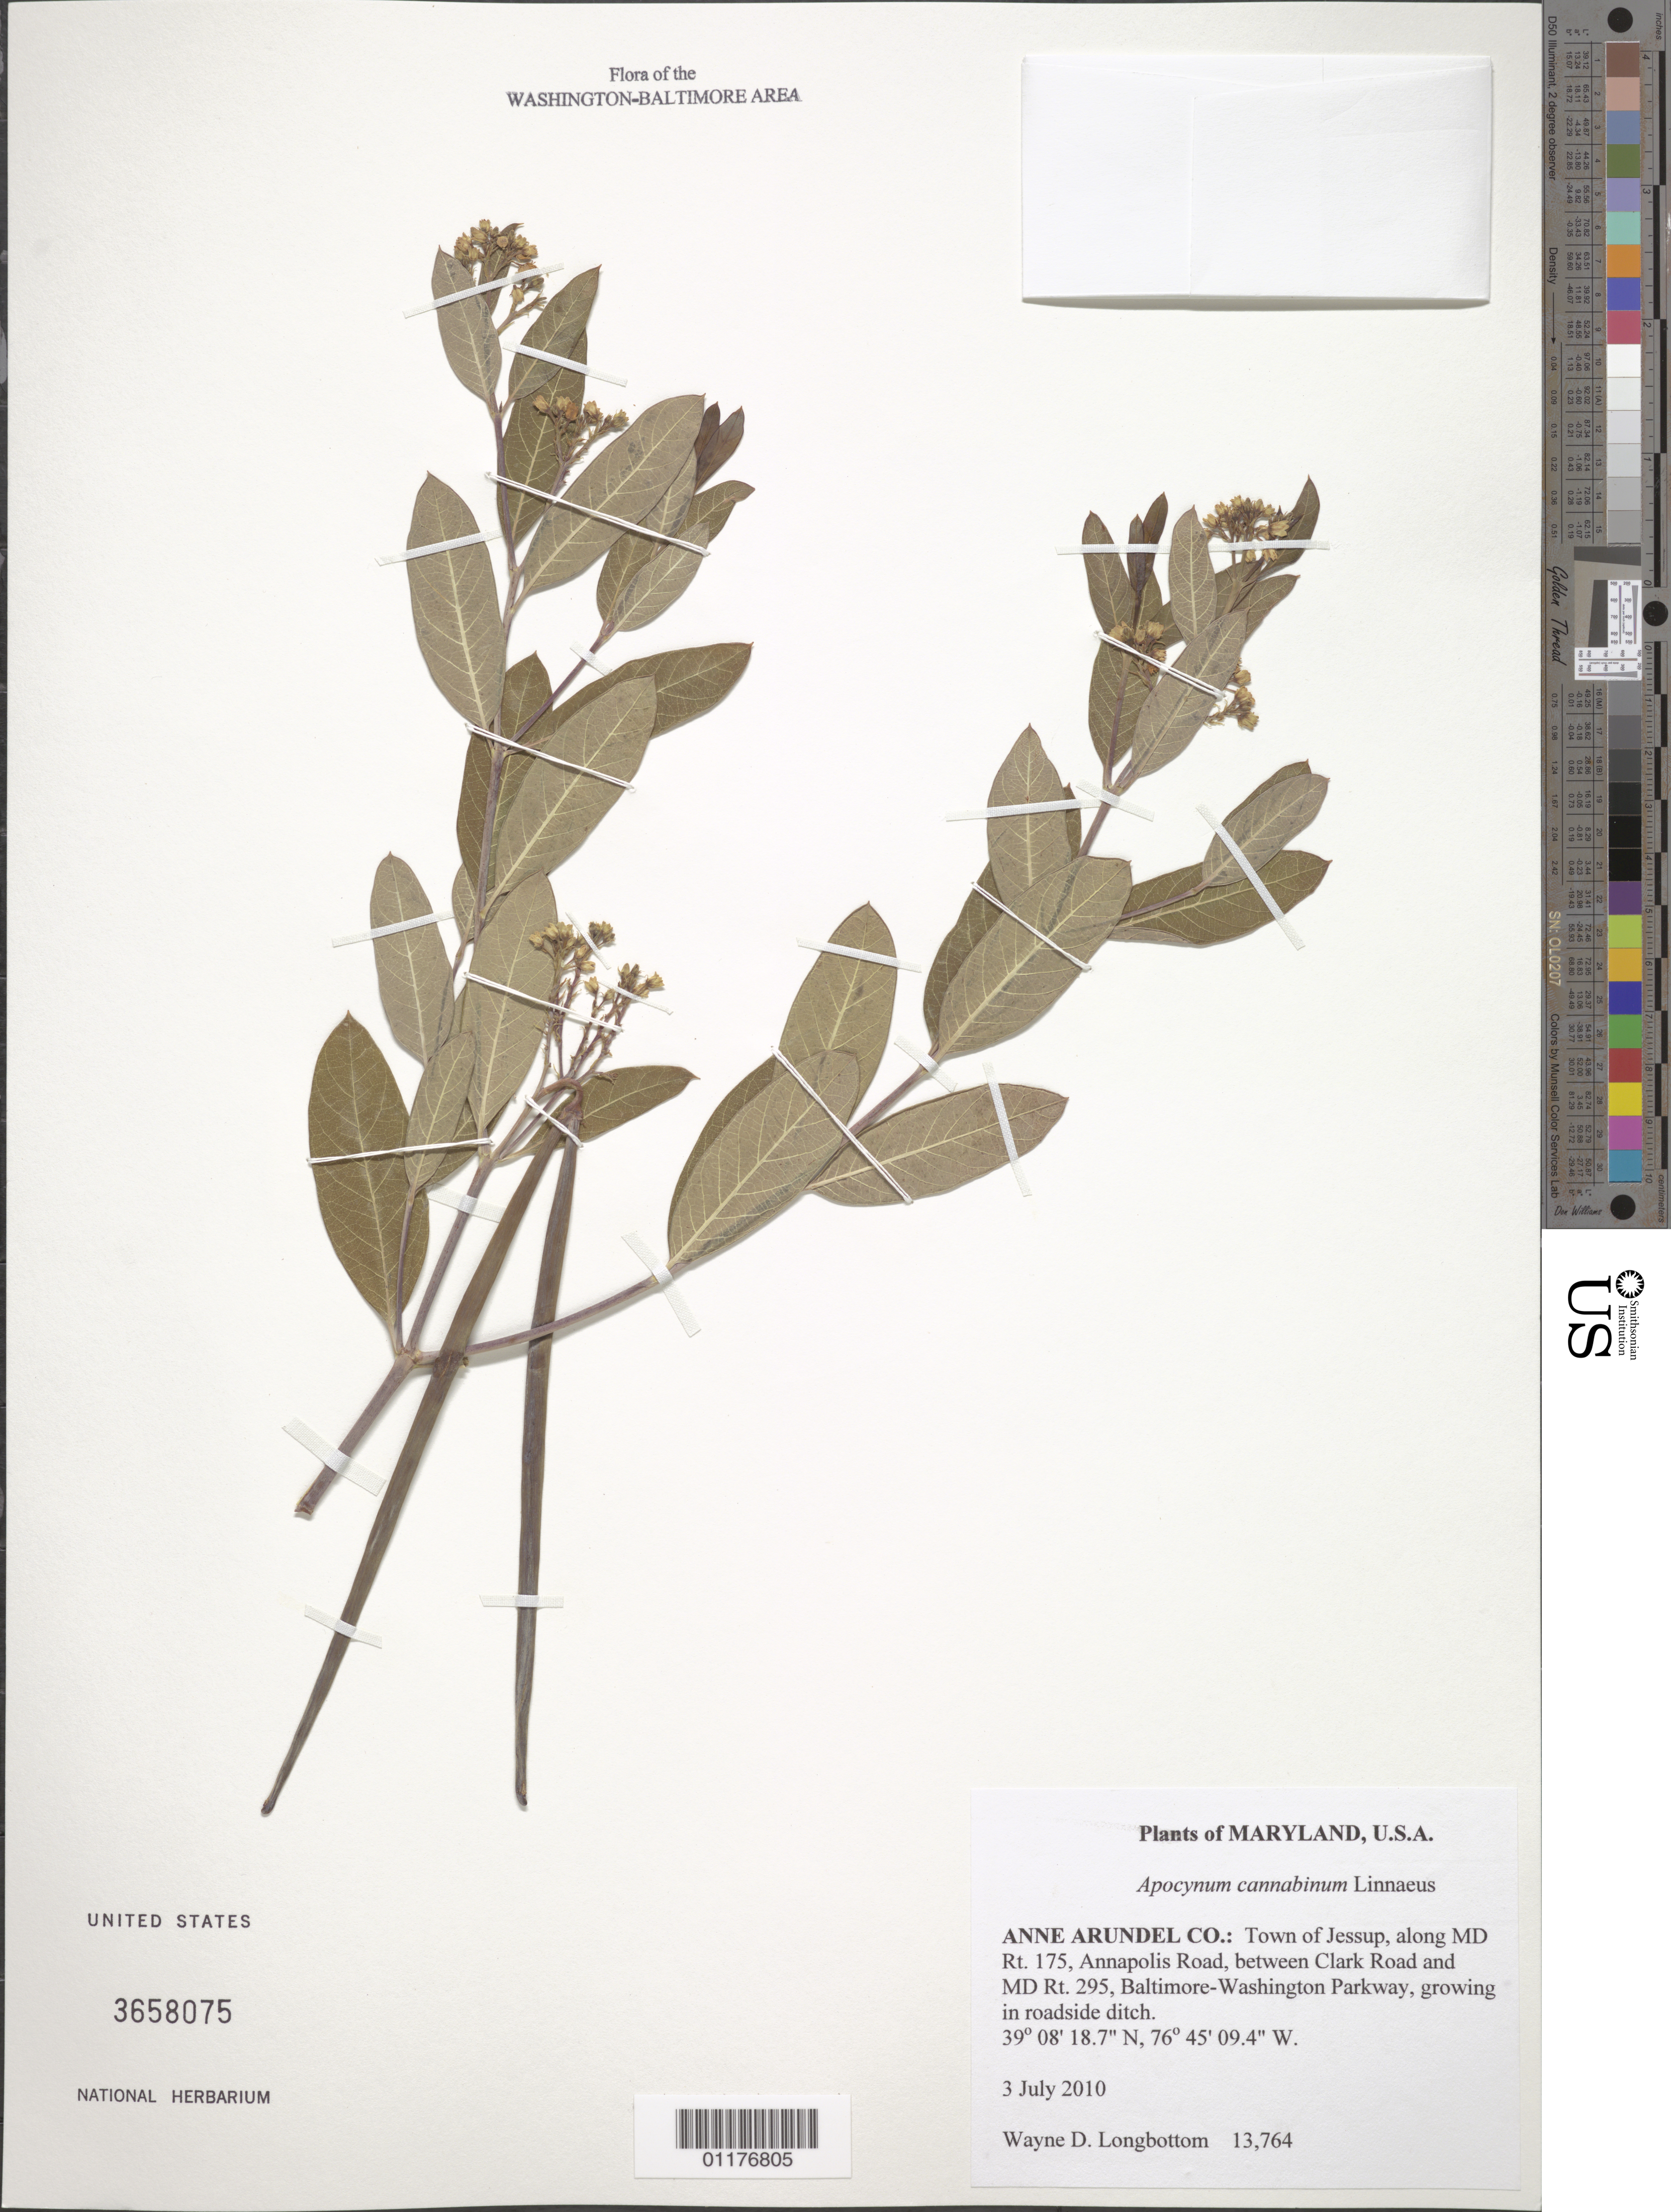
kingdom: Plantae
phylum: Tracheophyta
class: Magnoliopsida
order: Gentianales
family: Apocynaceae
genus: Apocynum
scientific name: Apocynum cannabinum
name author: L.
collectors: D. Longbottom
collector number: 13764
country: United States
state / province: Maryland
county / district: Anne Arundel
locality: Jessup, along MD Rt. 175, Annapolis Road, between Clark Road and MD Rt. 295, Baltimore-Washington Parkway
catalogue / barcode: US 3658075